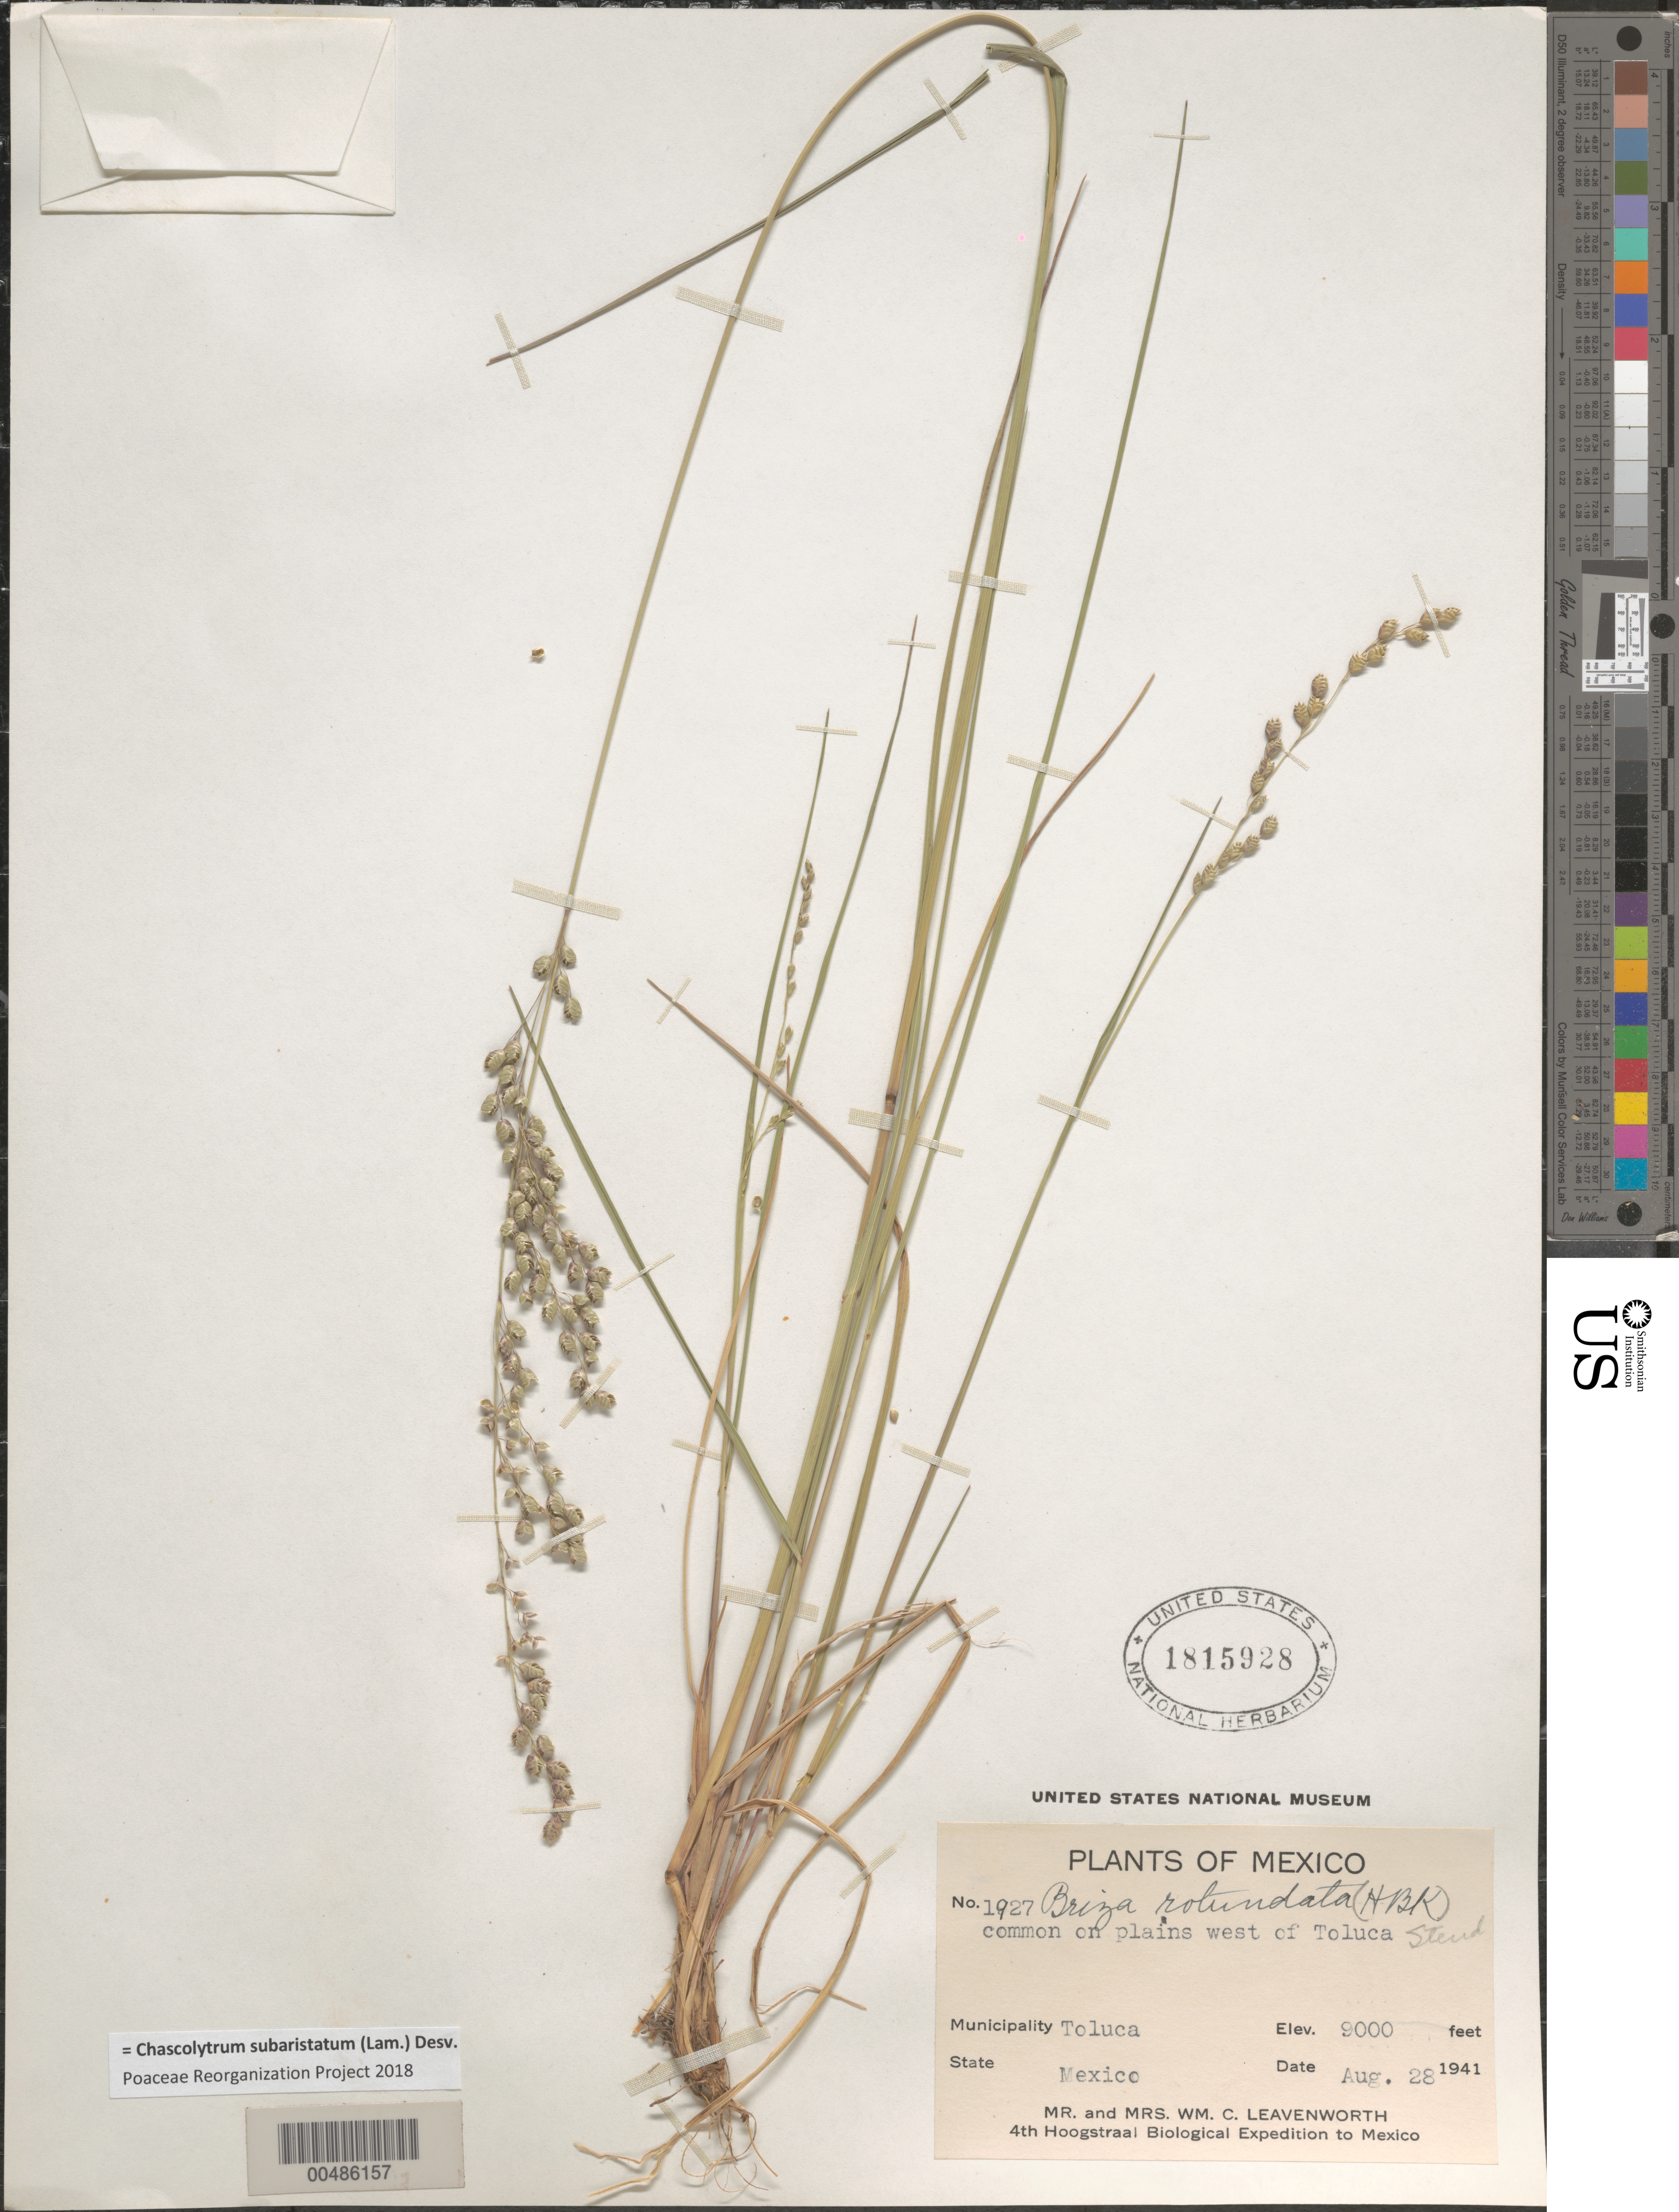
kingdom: Plantae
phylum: Tracheophyta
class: Liliopsida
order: Poales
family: Poaceae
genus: Chascolytrum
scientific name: Chascolytrum subaristatum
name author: (Lam.) Desv.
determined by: Poaceae Reorganization Project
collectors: W. C. Leavenworth & Mrs. W. C. Leavenworth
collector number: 1927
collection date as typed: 28 Aug 1941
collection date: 1941-08-28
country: Mexico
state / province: México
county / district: Toluca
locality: W of Toluca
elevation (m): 2743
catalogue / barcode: US 1815928